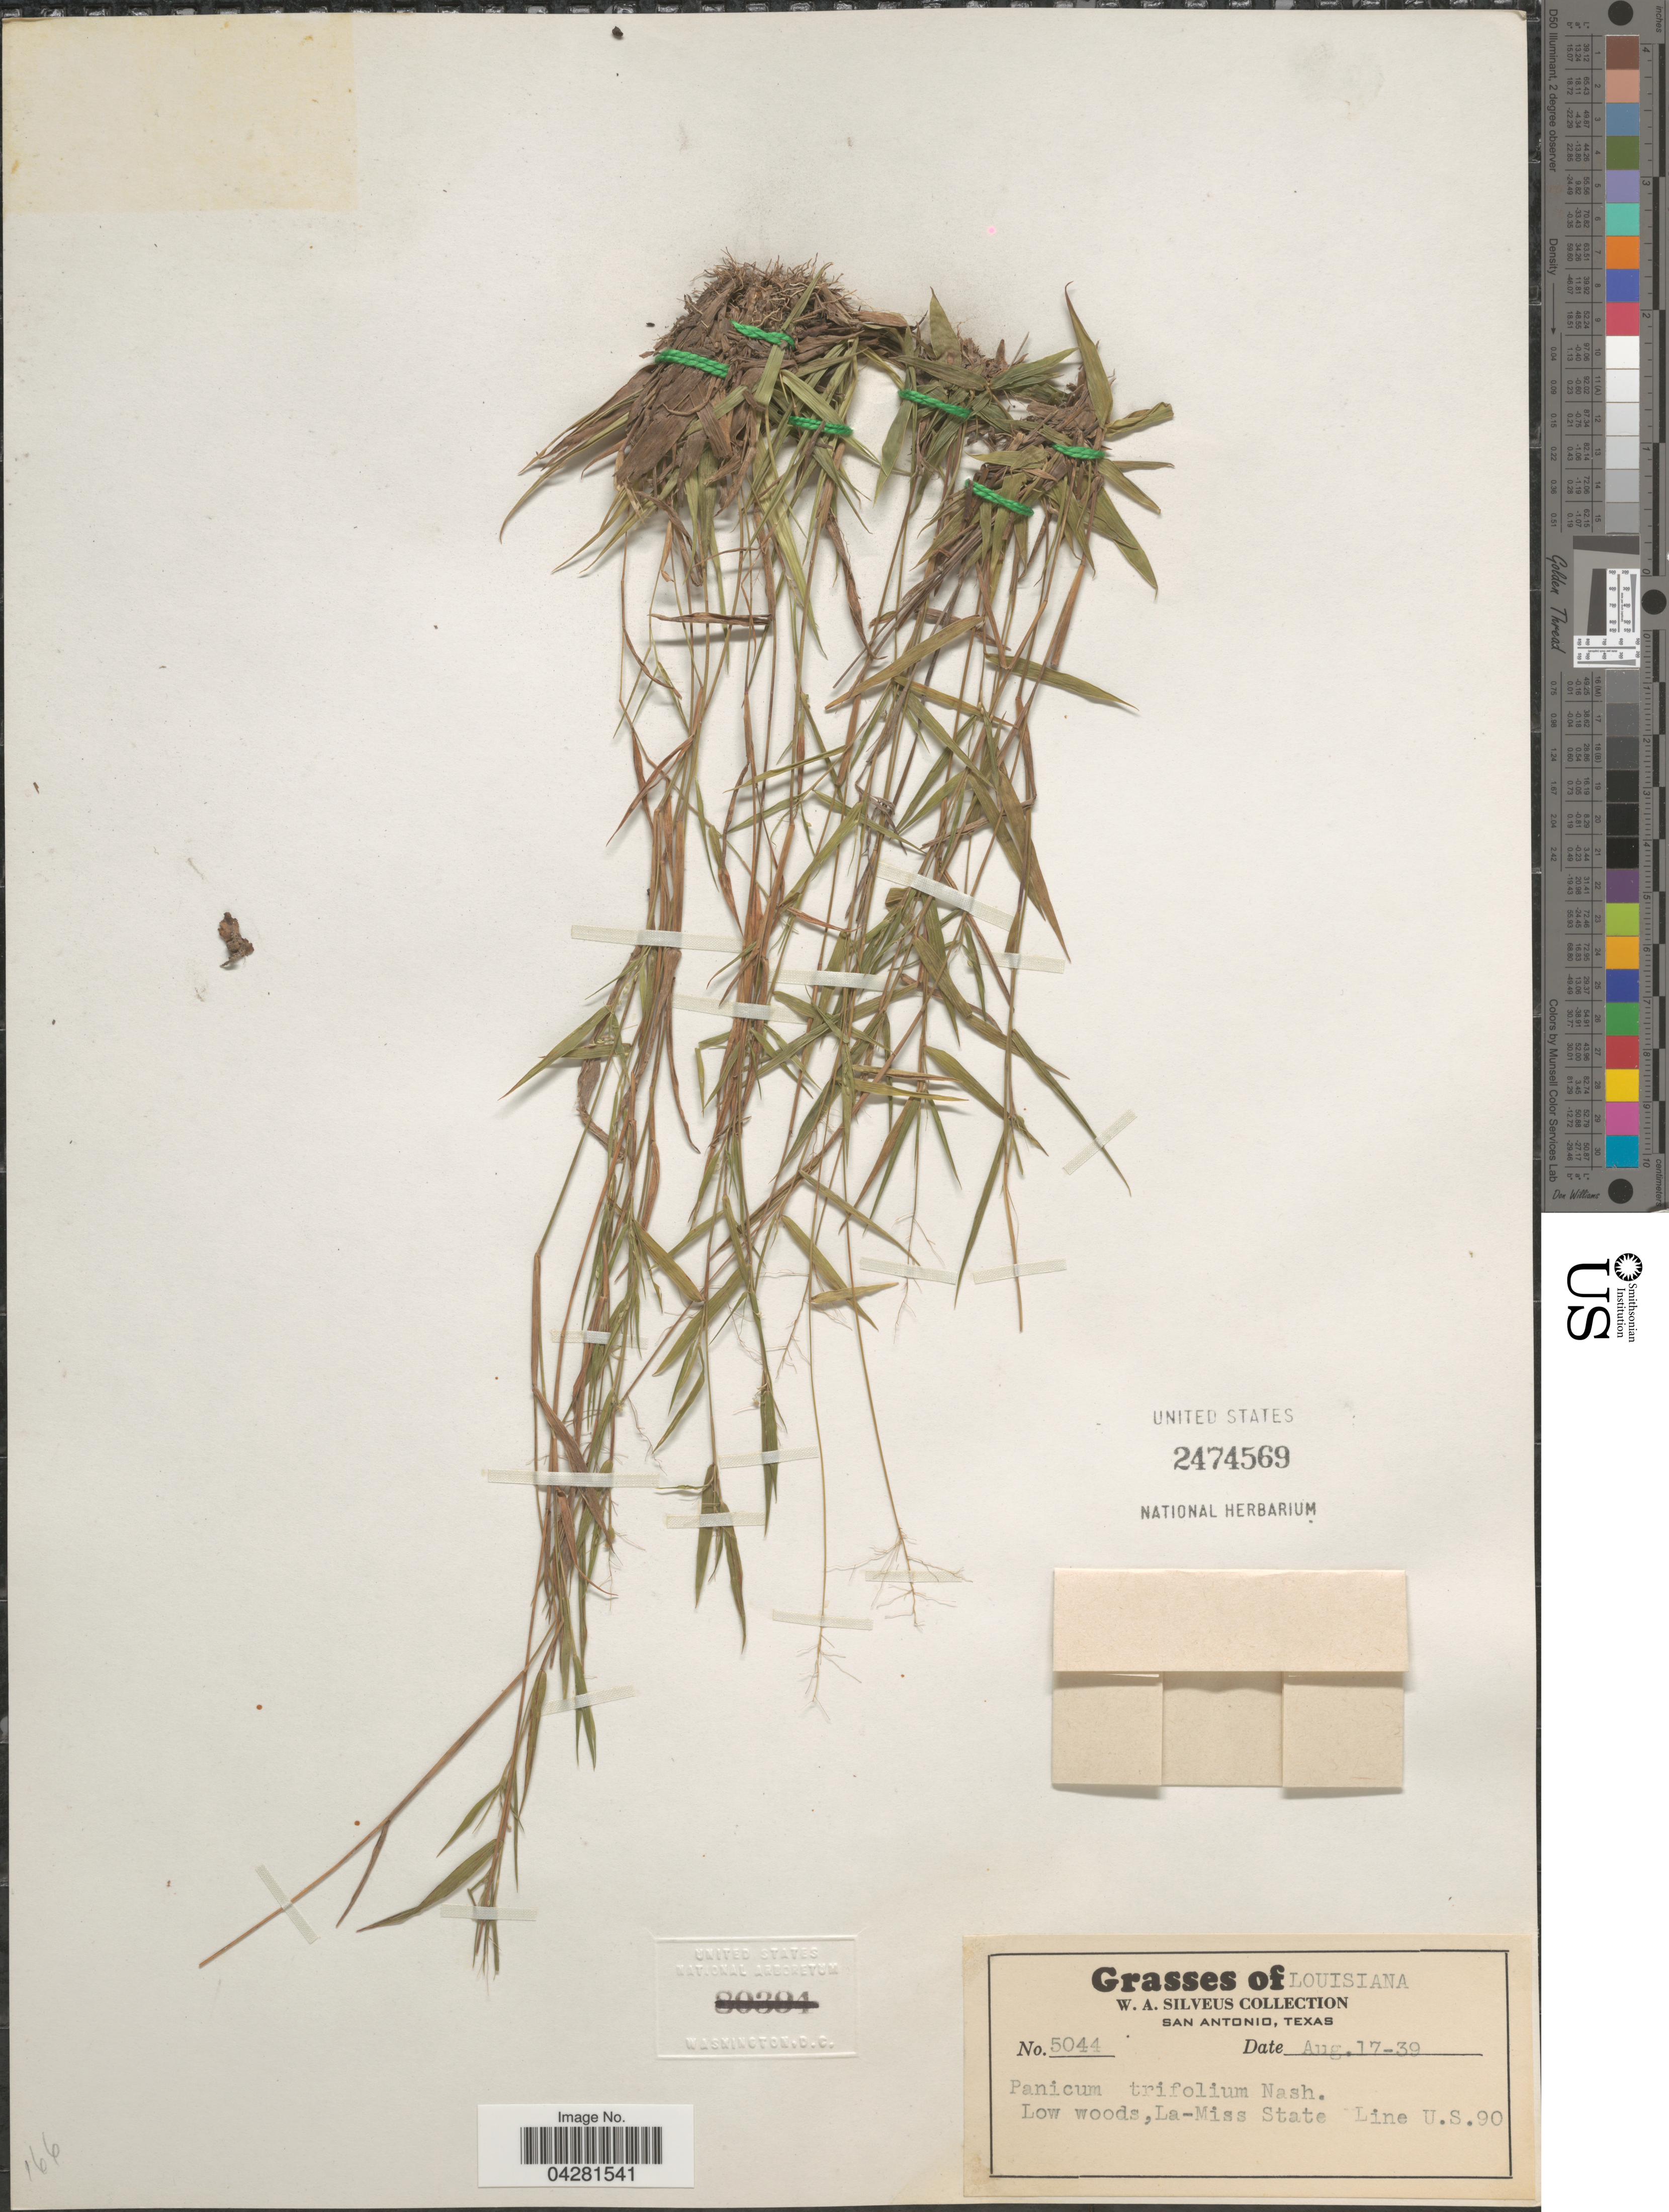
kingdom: Plantae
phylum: Tracheophyta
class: Liliopsida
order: Poales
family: Poaceae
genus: Dichanthelium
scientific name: Dichanthelium dichotomum var. unciphyllum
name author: (Trin.) Davidse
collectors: W. Silveus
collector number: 5044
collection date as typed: Transcribed d/m/y: 17/8/39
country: United States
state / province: Louisiana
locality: Low woods, La-Miss State Line U.S.90.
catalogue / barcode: US 2474569